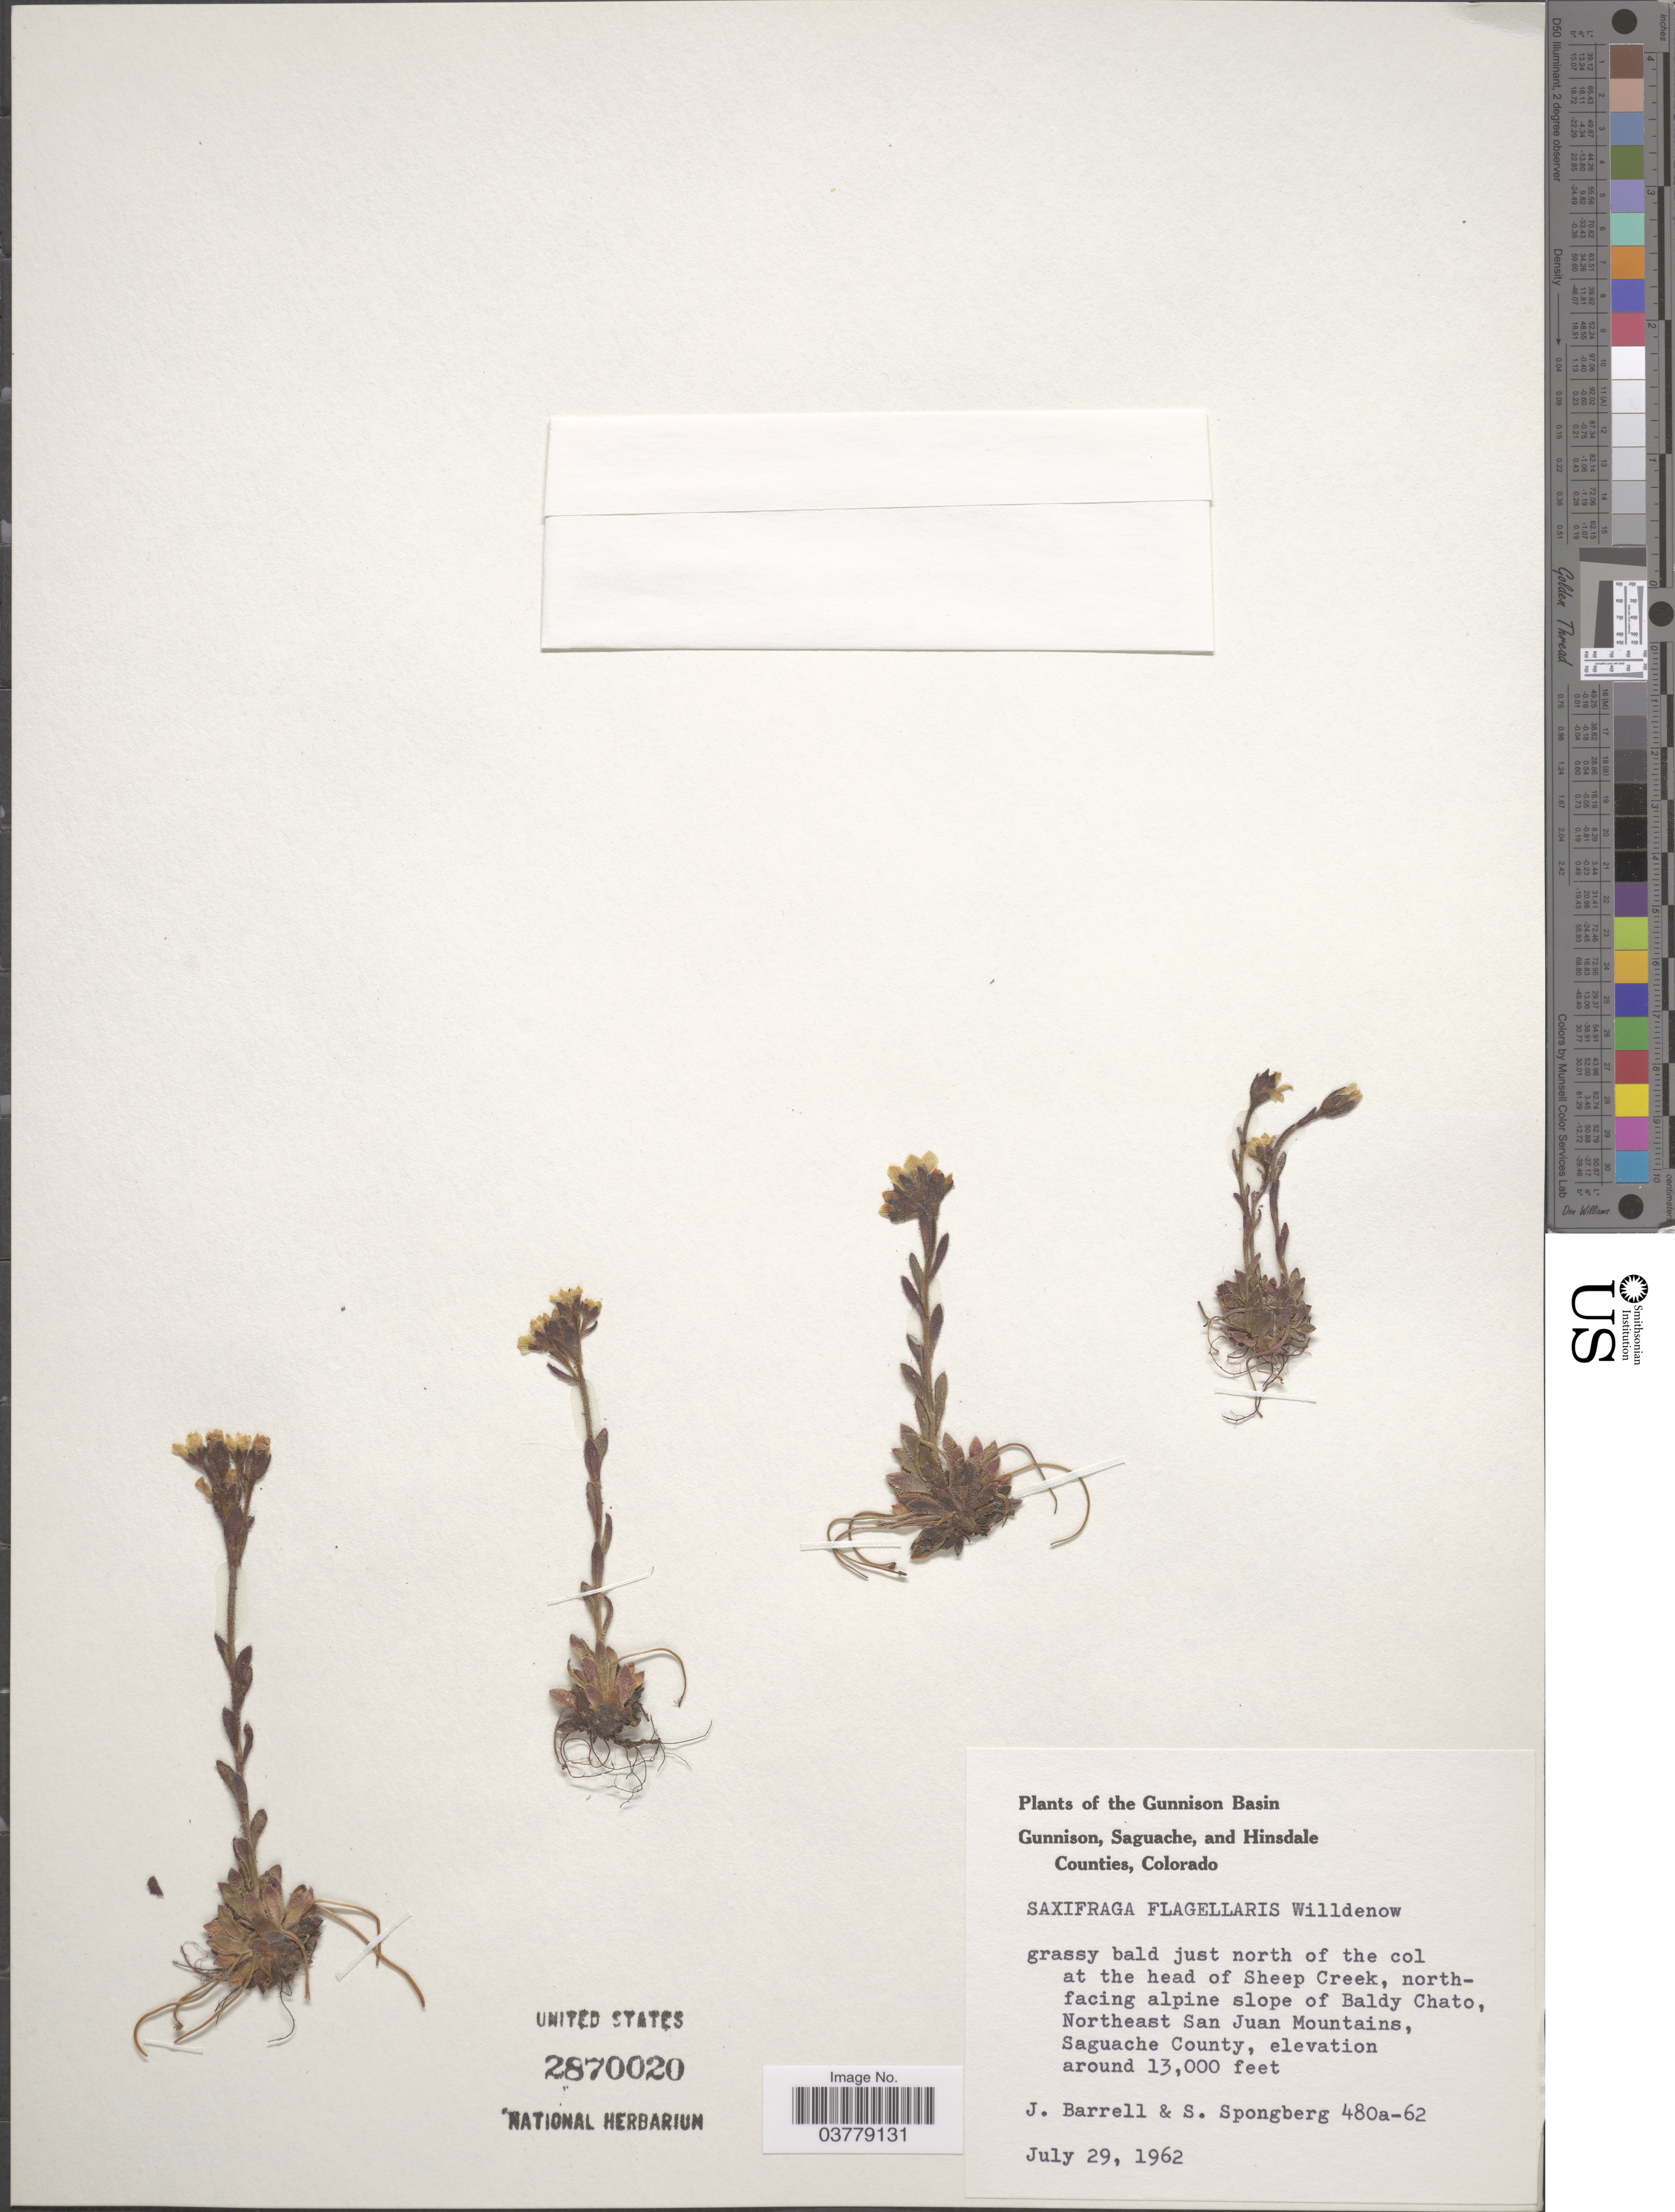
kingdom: Plantae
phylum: Tracheophyta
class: Magnoliopsida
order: Saxifragales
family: Saxifragaceae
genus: Saxifraga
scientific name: Saxifraga flagellaris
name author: Willd. ex Sternb.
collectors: J. Barrell & S. A.Spongberg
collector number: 480a-62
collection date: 1962-07-29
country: United States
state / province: Colorado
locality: The Gunnison Basin. Grassy bald just north of the col at the head of Sheep Creek, north-facing alpine slope of Baldy Chato, Northeast San Juan Mountains, Saguache County.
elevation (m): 3962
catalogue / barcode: US 2870020